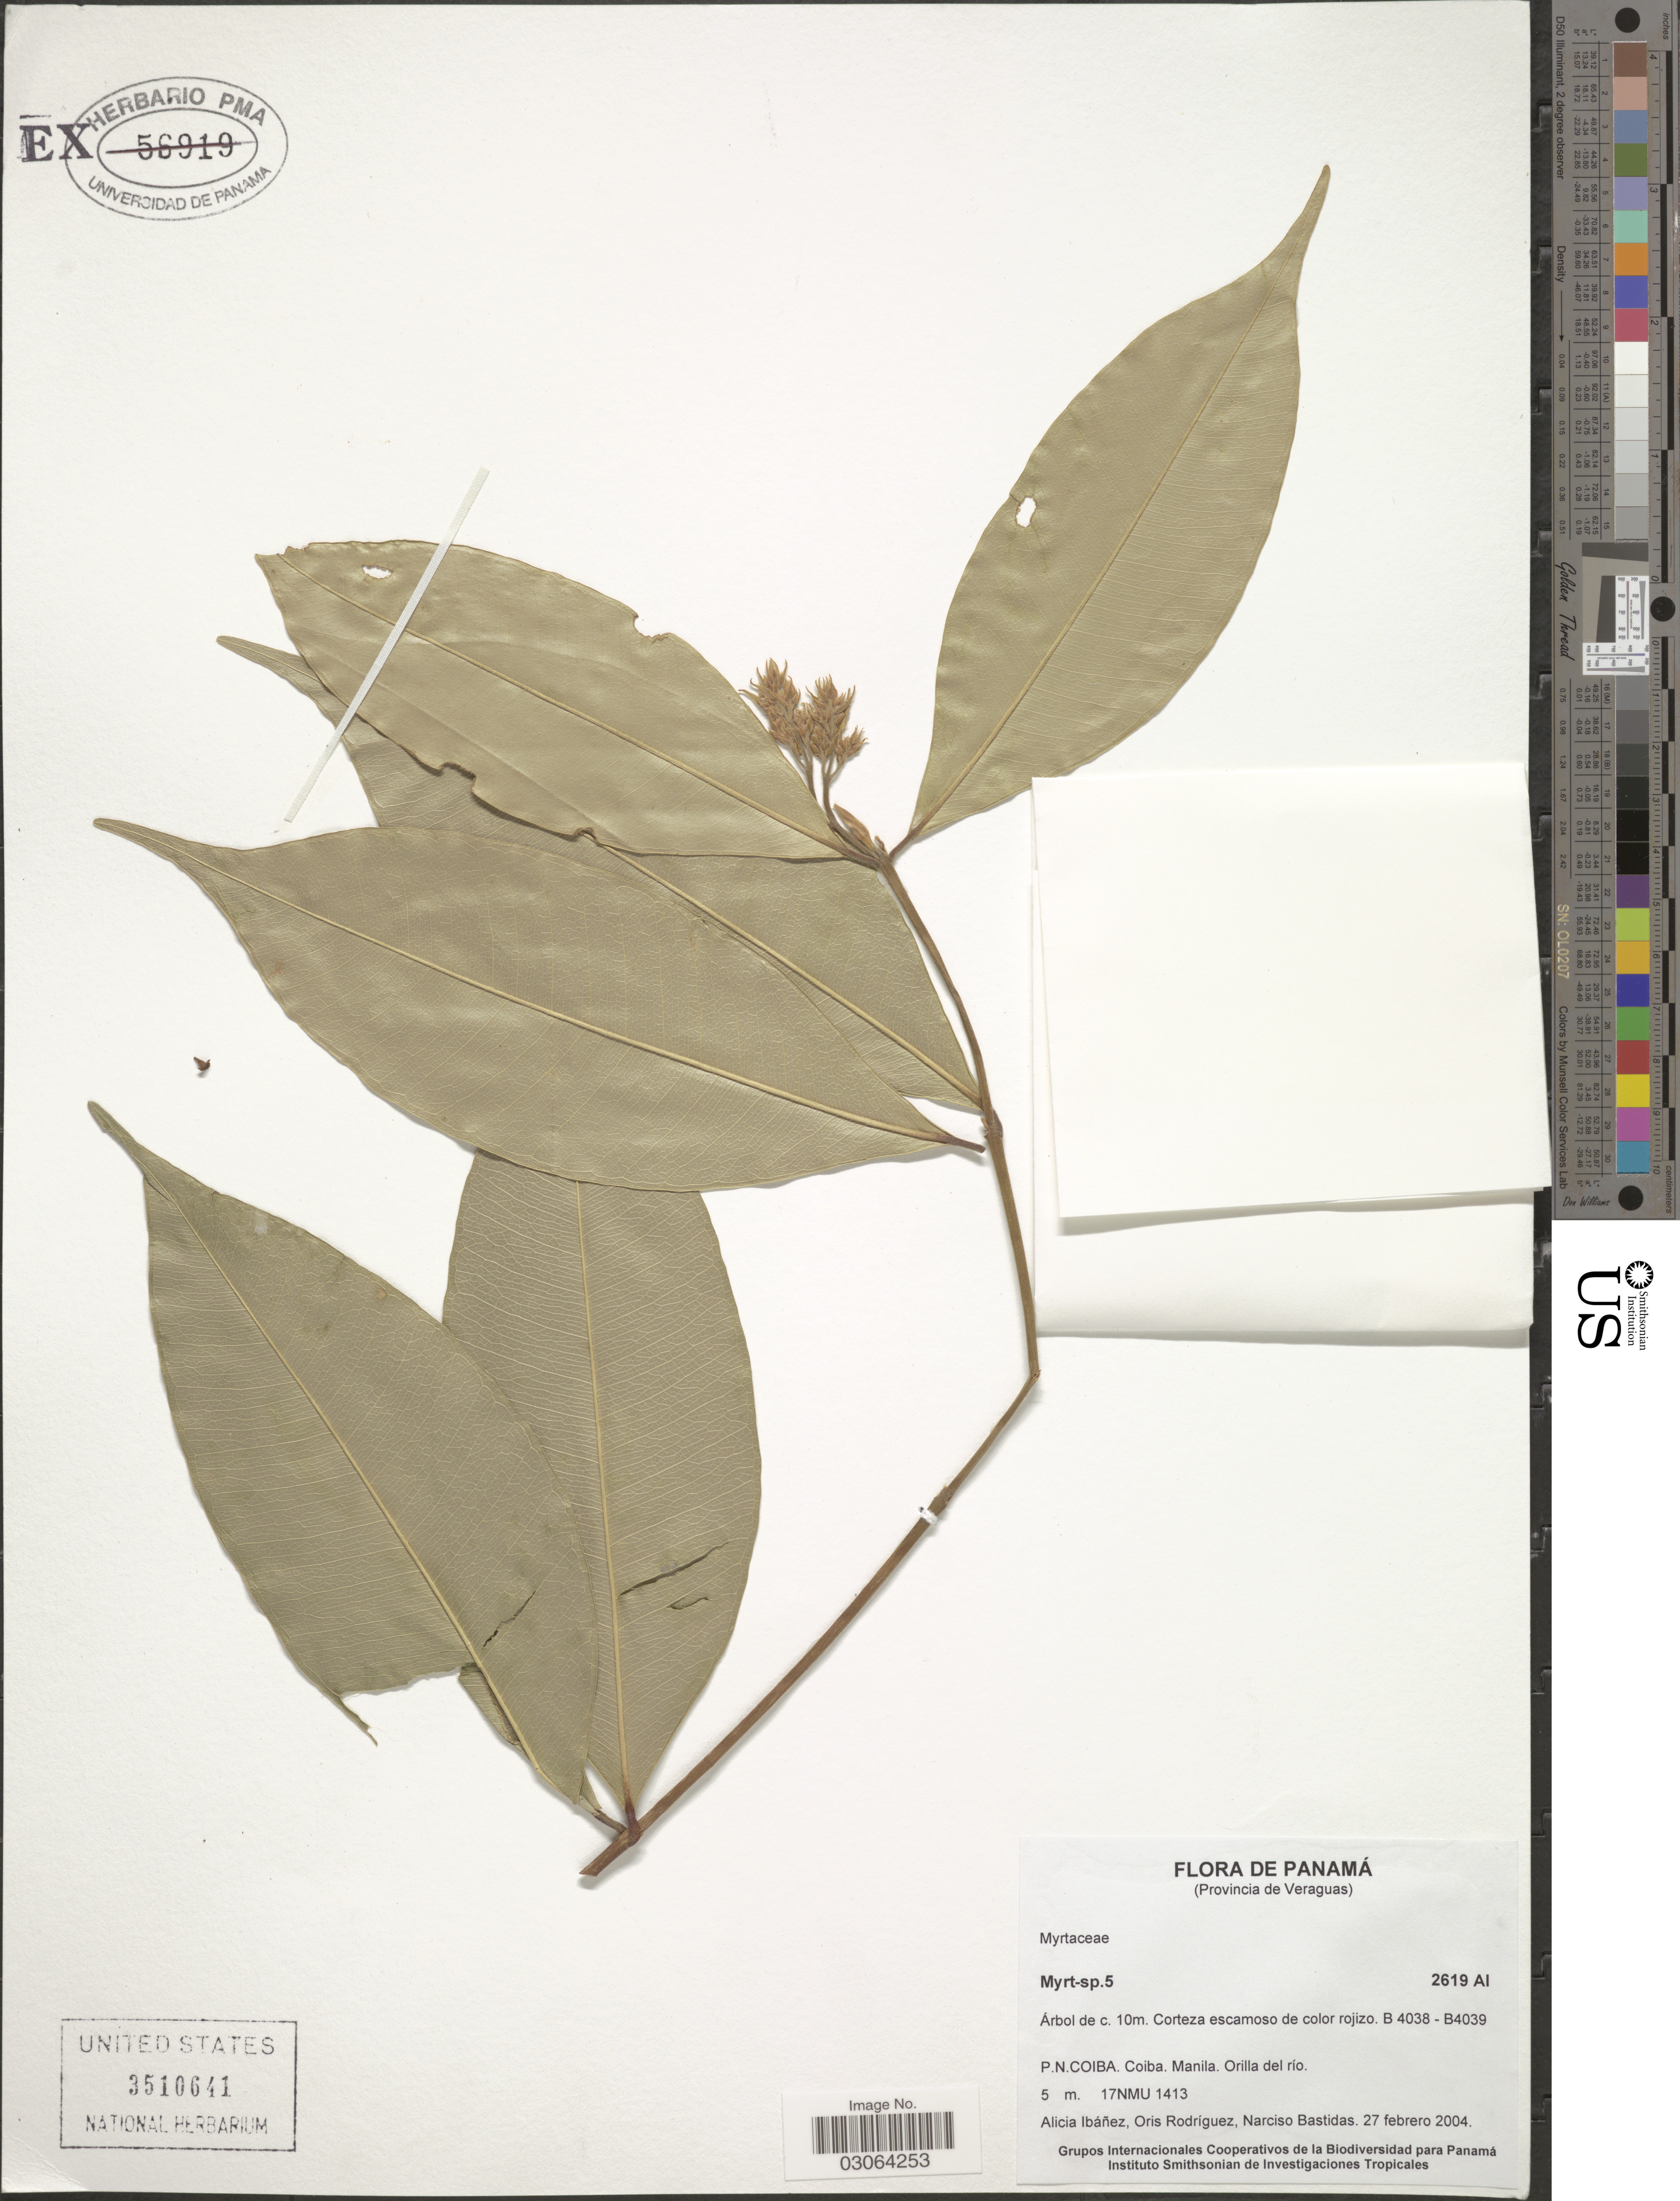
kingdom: Plantae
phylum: Tracheophyta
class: Magnoliopsida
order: Myrtales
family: Myrtaceae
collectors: A. Ibáñez, O. Rodriguez & N. Bastidas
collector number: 2619 AI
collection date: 2004-02-27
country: Panama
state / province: Veraguas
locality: P.N. Coiba, Coiba, Manila, Orilla del rio, 17NMU 1413.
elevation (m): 5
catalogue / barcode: US 3510641